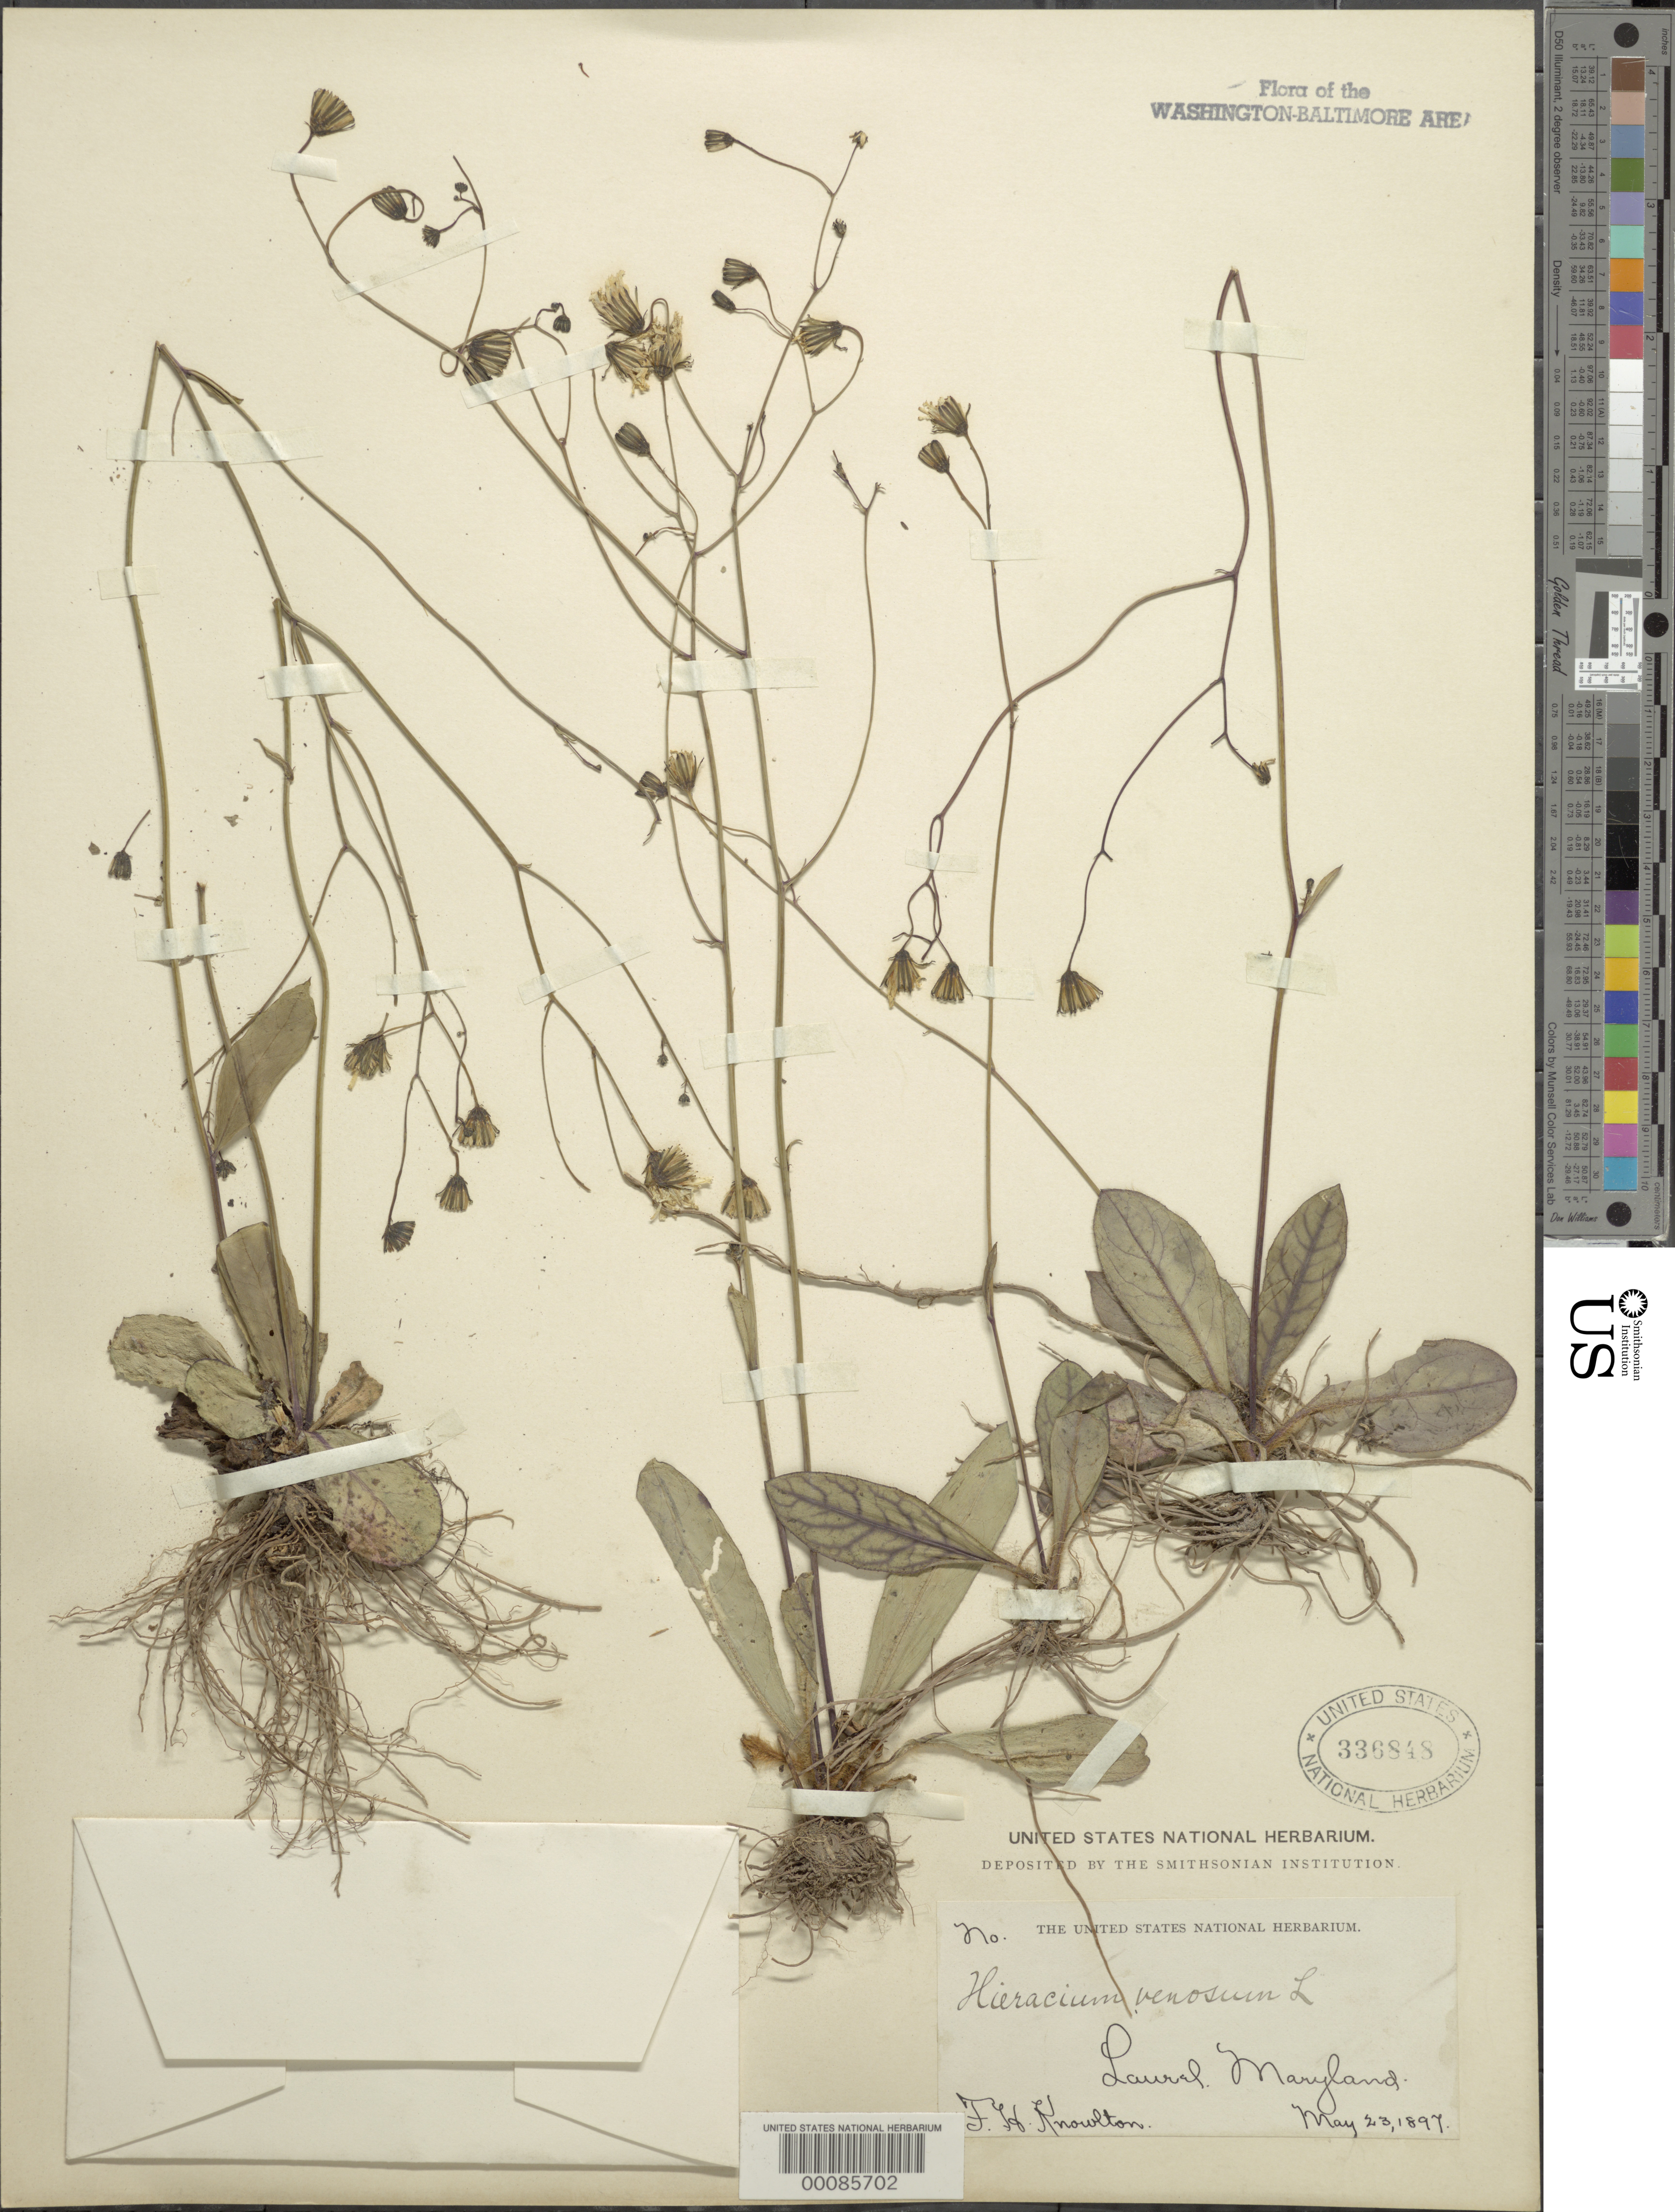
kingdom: Plantae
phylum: Tracheophyta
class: Magnoliopsida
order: Asterales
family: Asteraceae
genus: Hieracium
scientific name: Hieracium venosum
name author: L.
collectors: F. H. Knowlton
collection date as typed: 23 May 1897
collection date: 1897-05-23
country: United States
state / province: Maryland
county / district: Prince George's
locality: Laurel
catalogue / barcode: US 336848